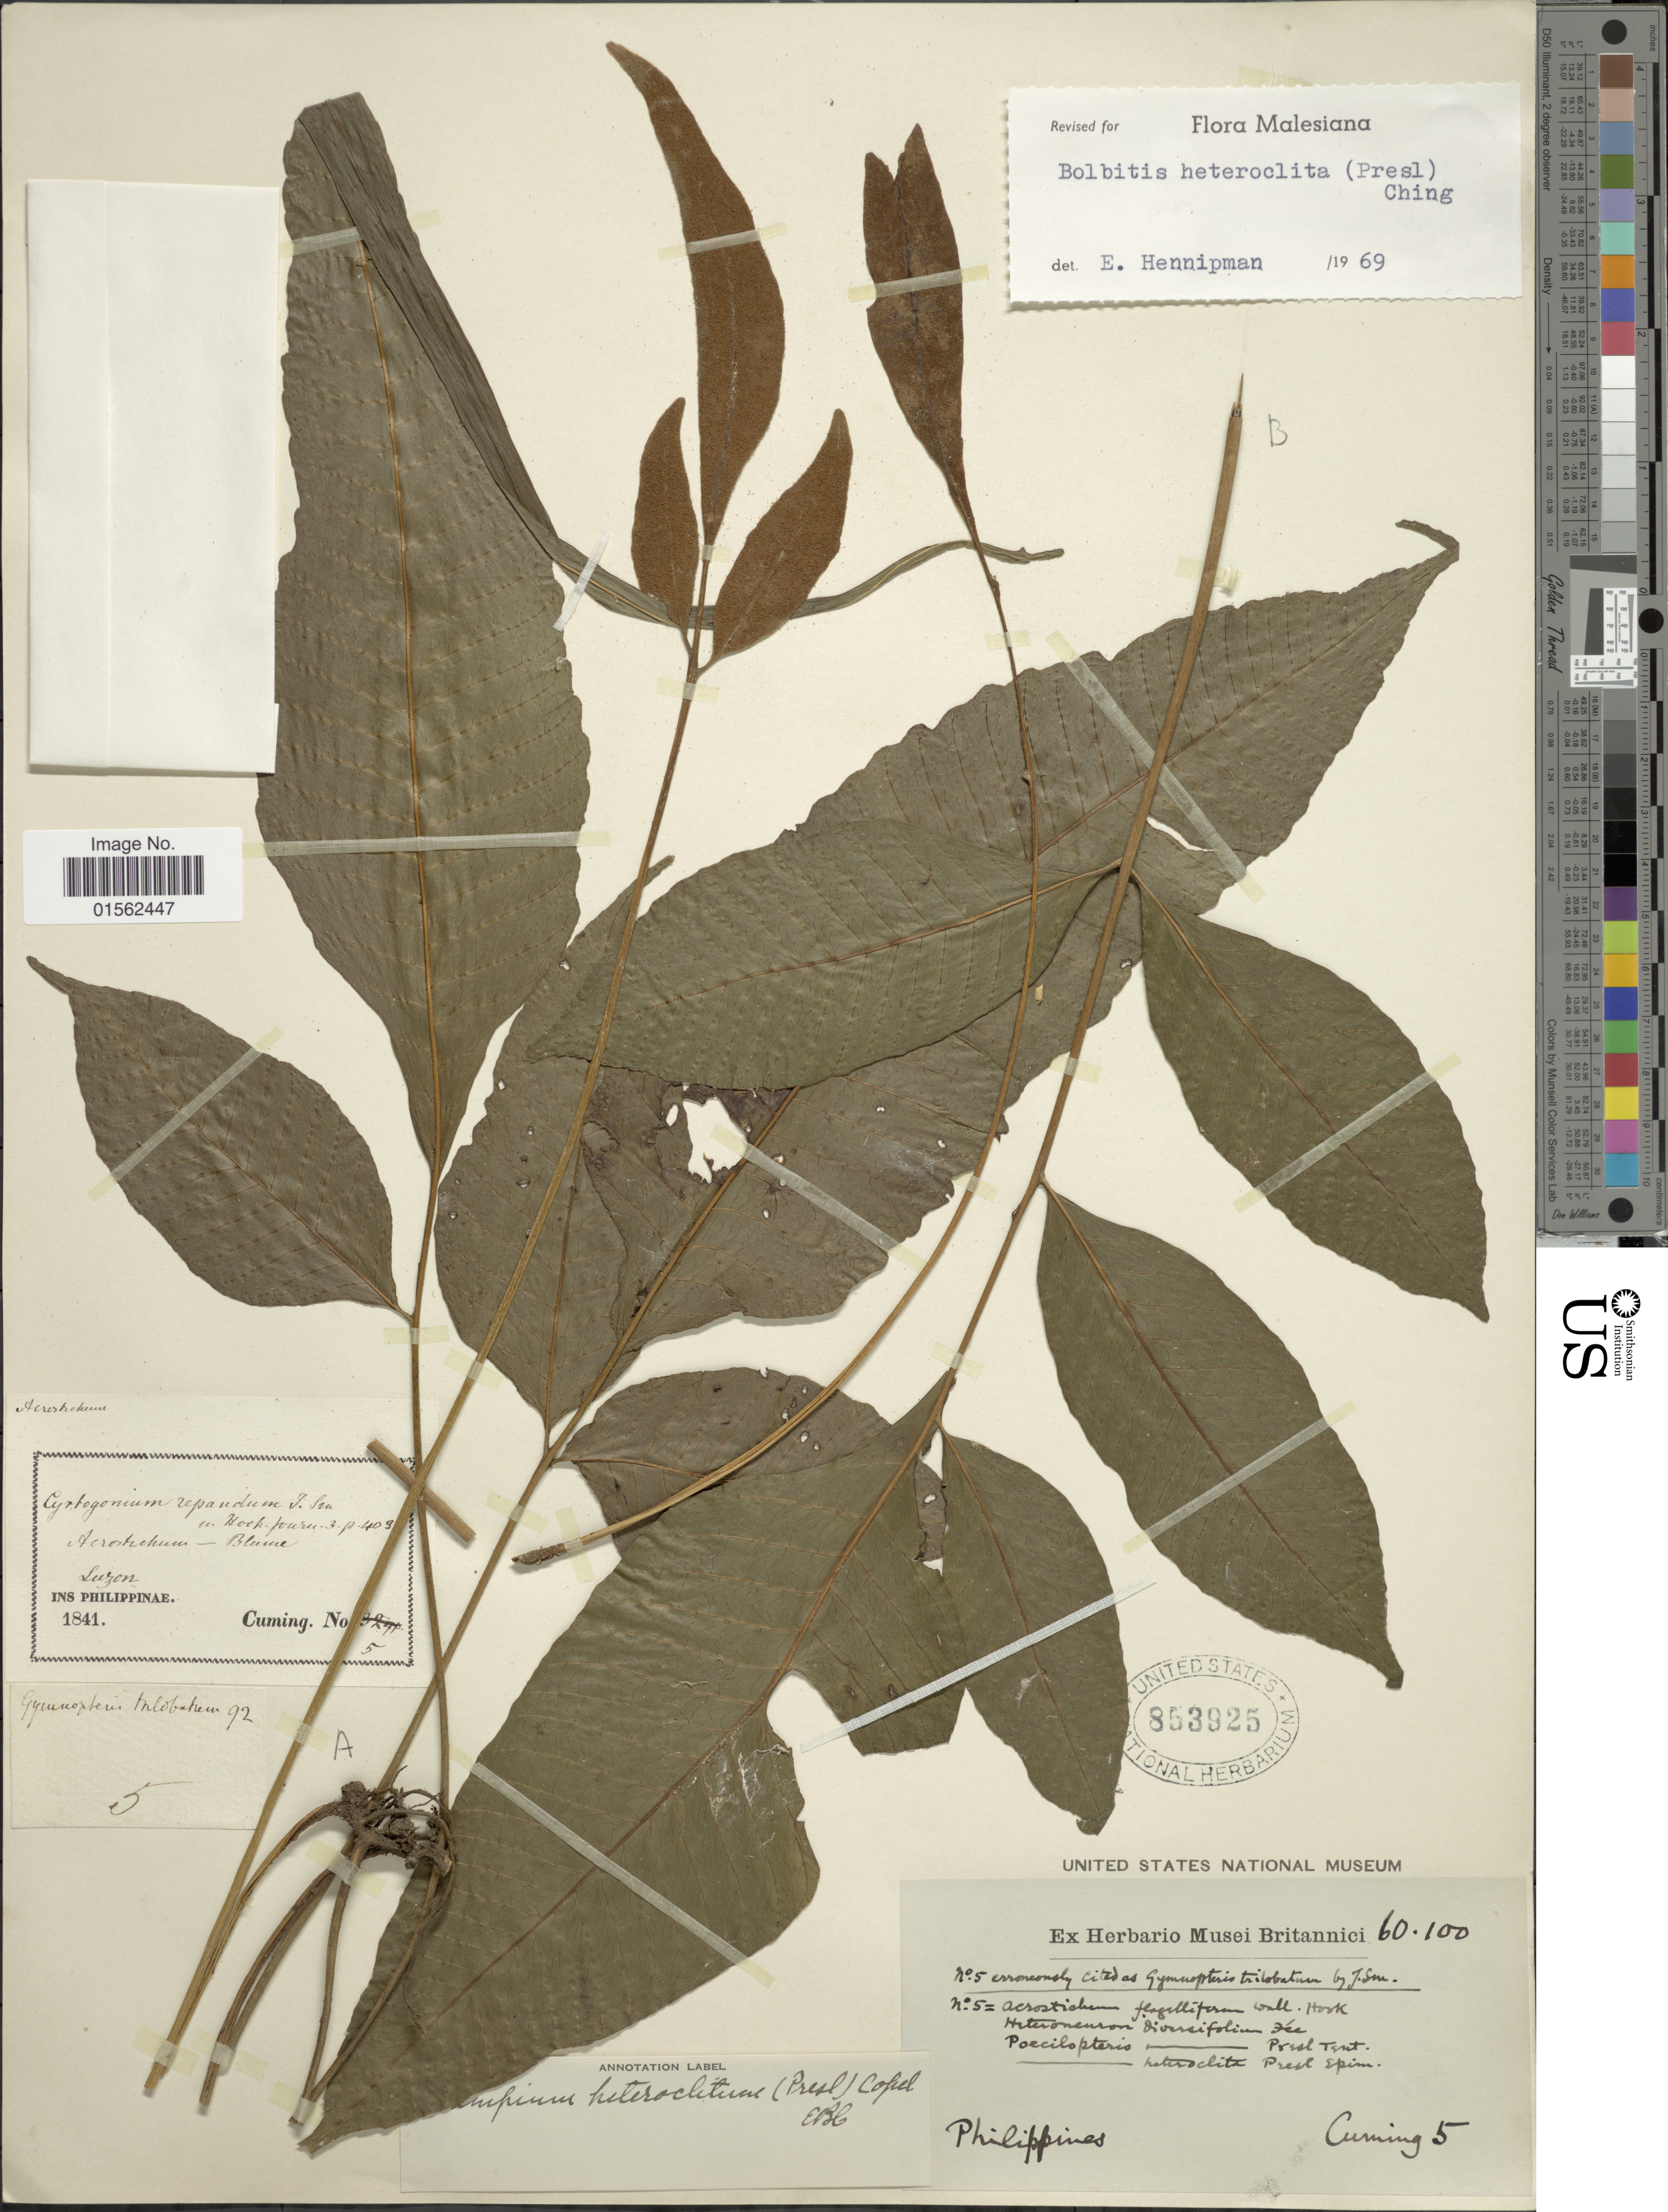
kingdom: Plantae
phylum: Tracheophyta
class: Polypodiopsida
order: Polypodiales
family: Dryopteridaceae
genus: Bolbitis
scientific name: Bolbitis heteroclita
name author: (C. Presl) Ching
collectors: -. Cuming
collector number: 5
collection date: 1841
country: Philippines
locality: Luzon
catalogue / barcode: US 853925